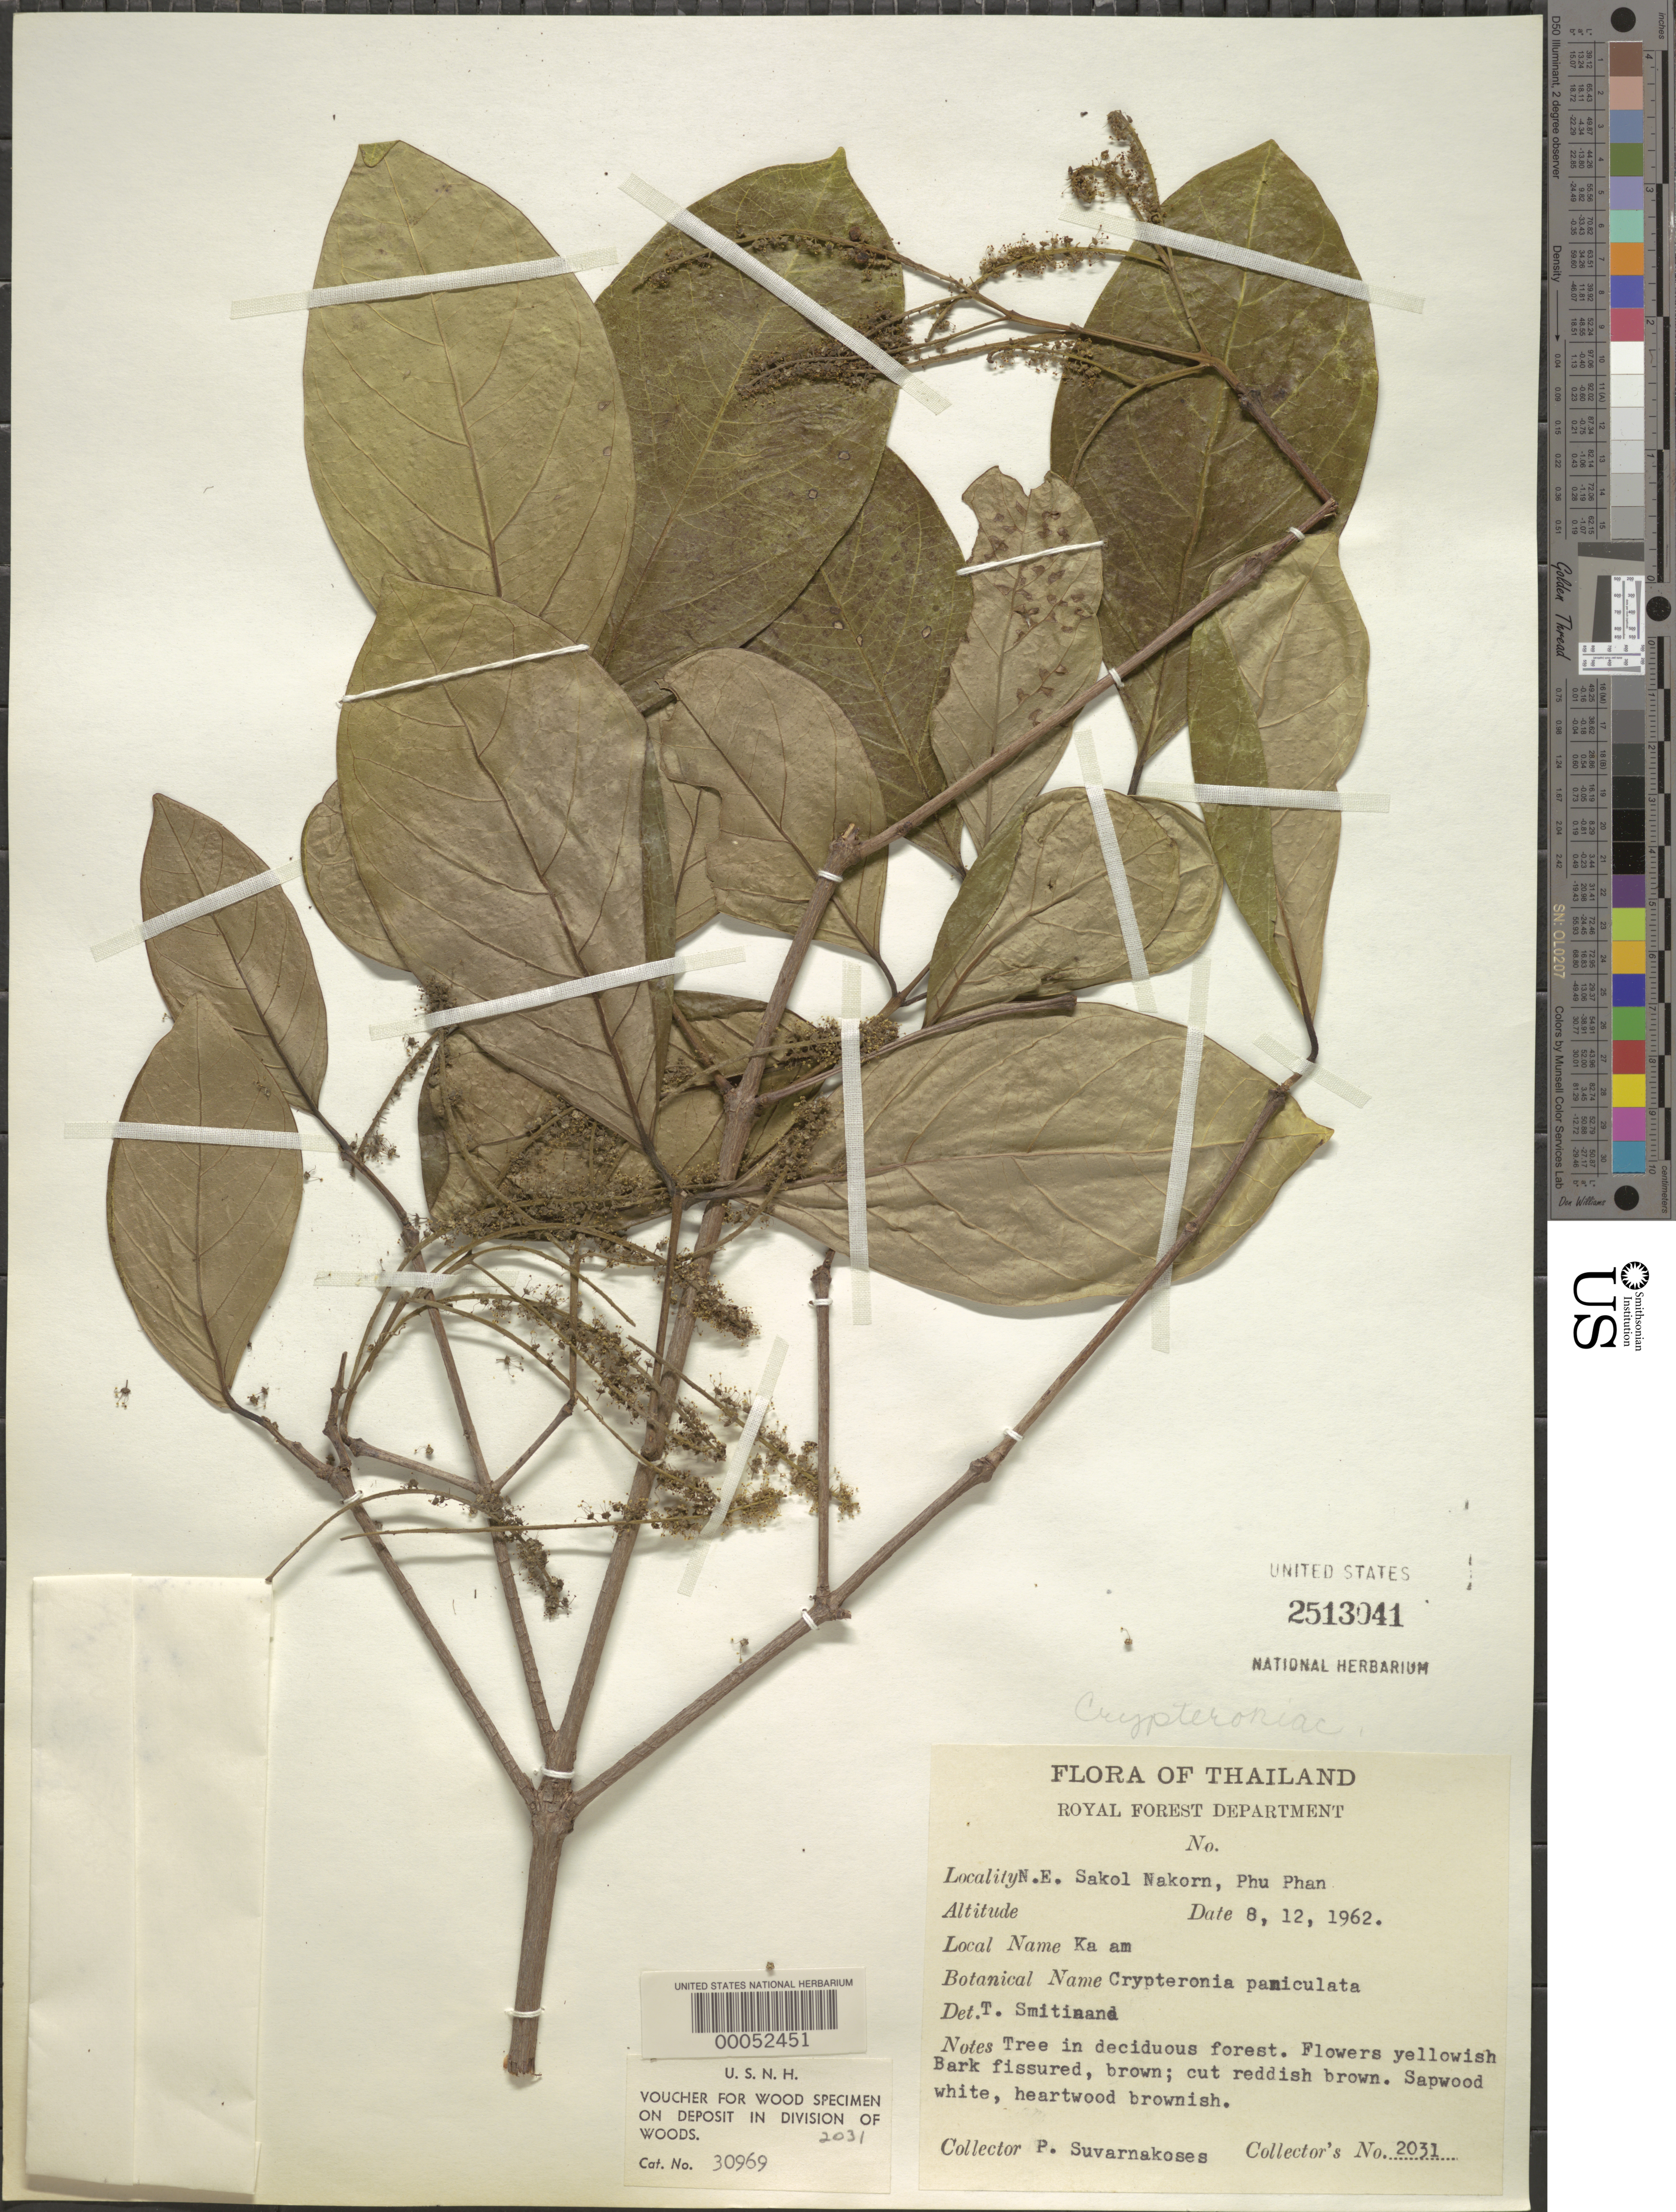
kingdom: Plantae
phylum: Tracheophyta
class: Magnoliopsida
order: Myrtales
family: Crypteroniaceae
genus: Crypteronia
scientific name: Crypteronia paniculata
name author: Blume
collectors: P. Suvarnakoses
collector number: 2031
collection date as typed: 08 Dec 1962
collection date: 1962-12-08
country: Thailand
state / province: Sakol Nakorn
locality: Ne sakol nakorn, phu phan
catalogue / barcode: US 2513041